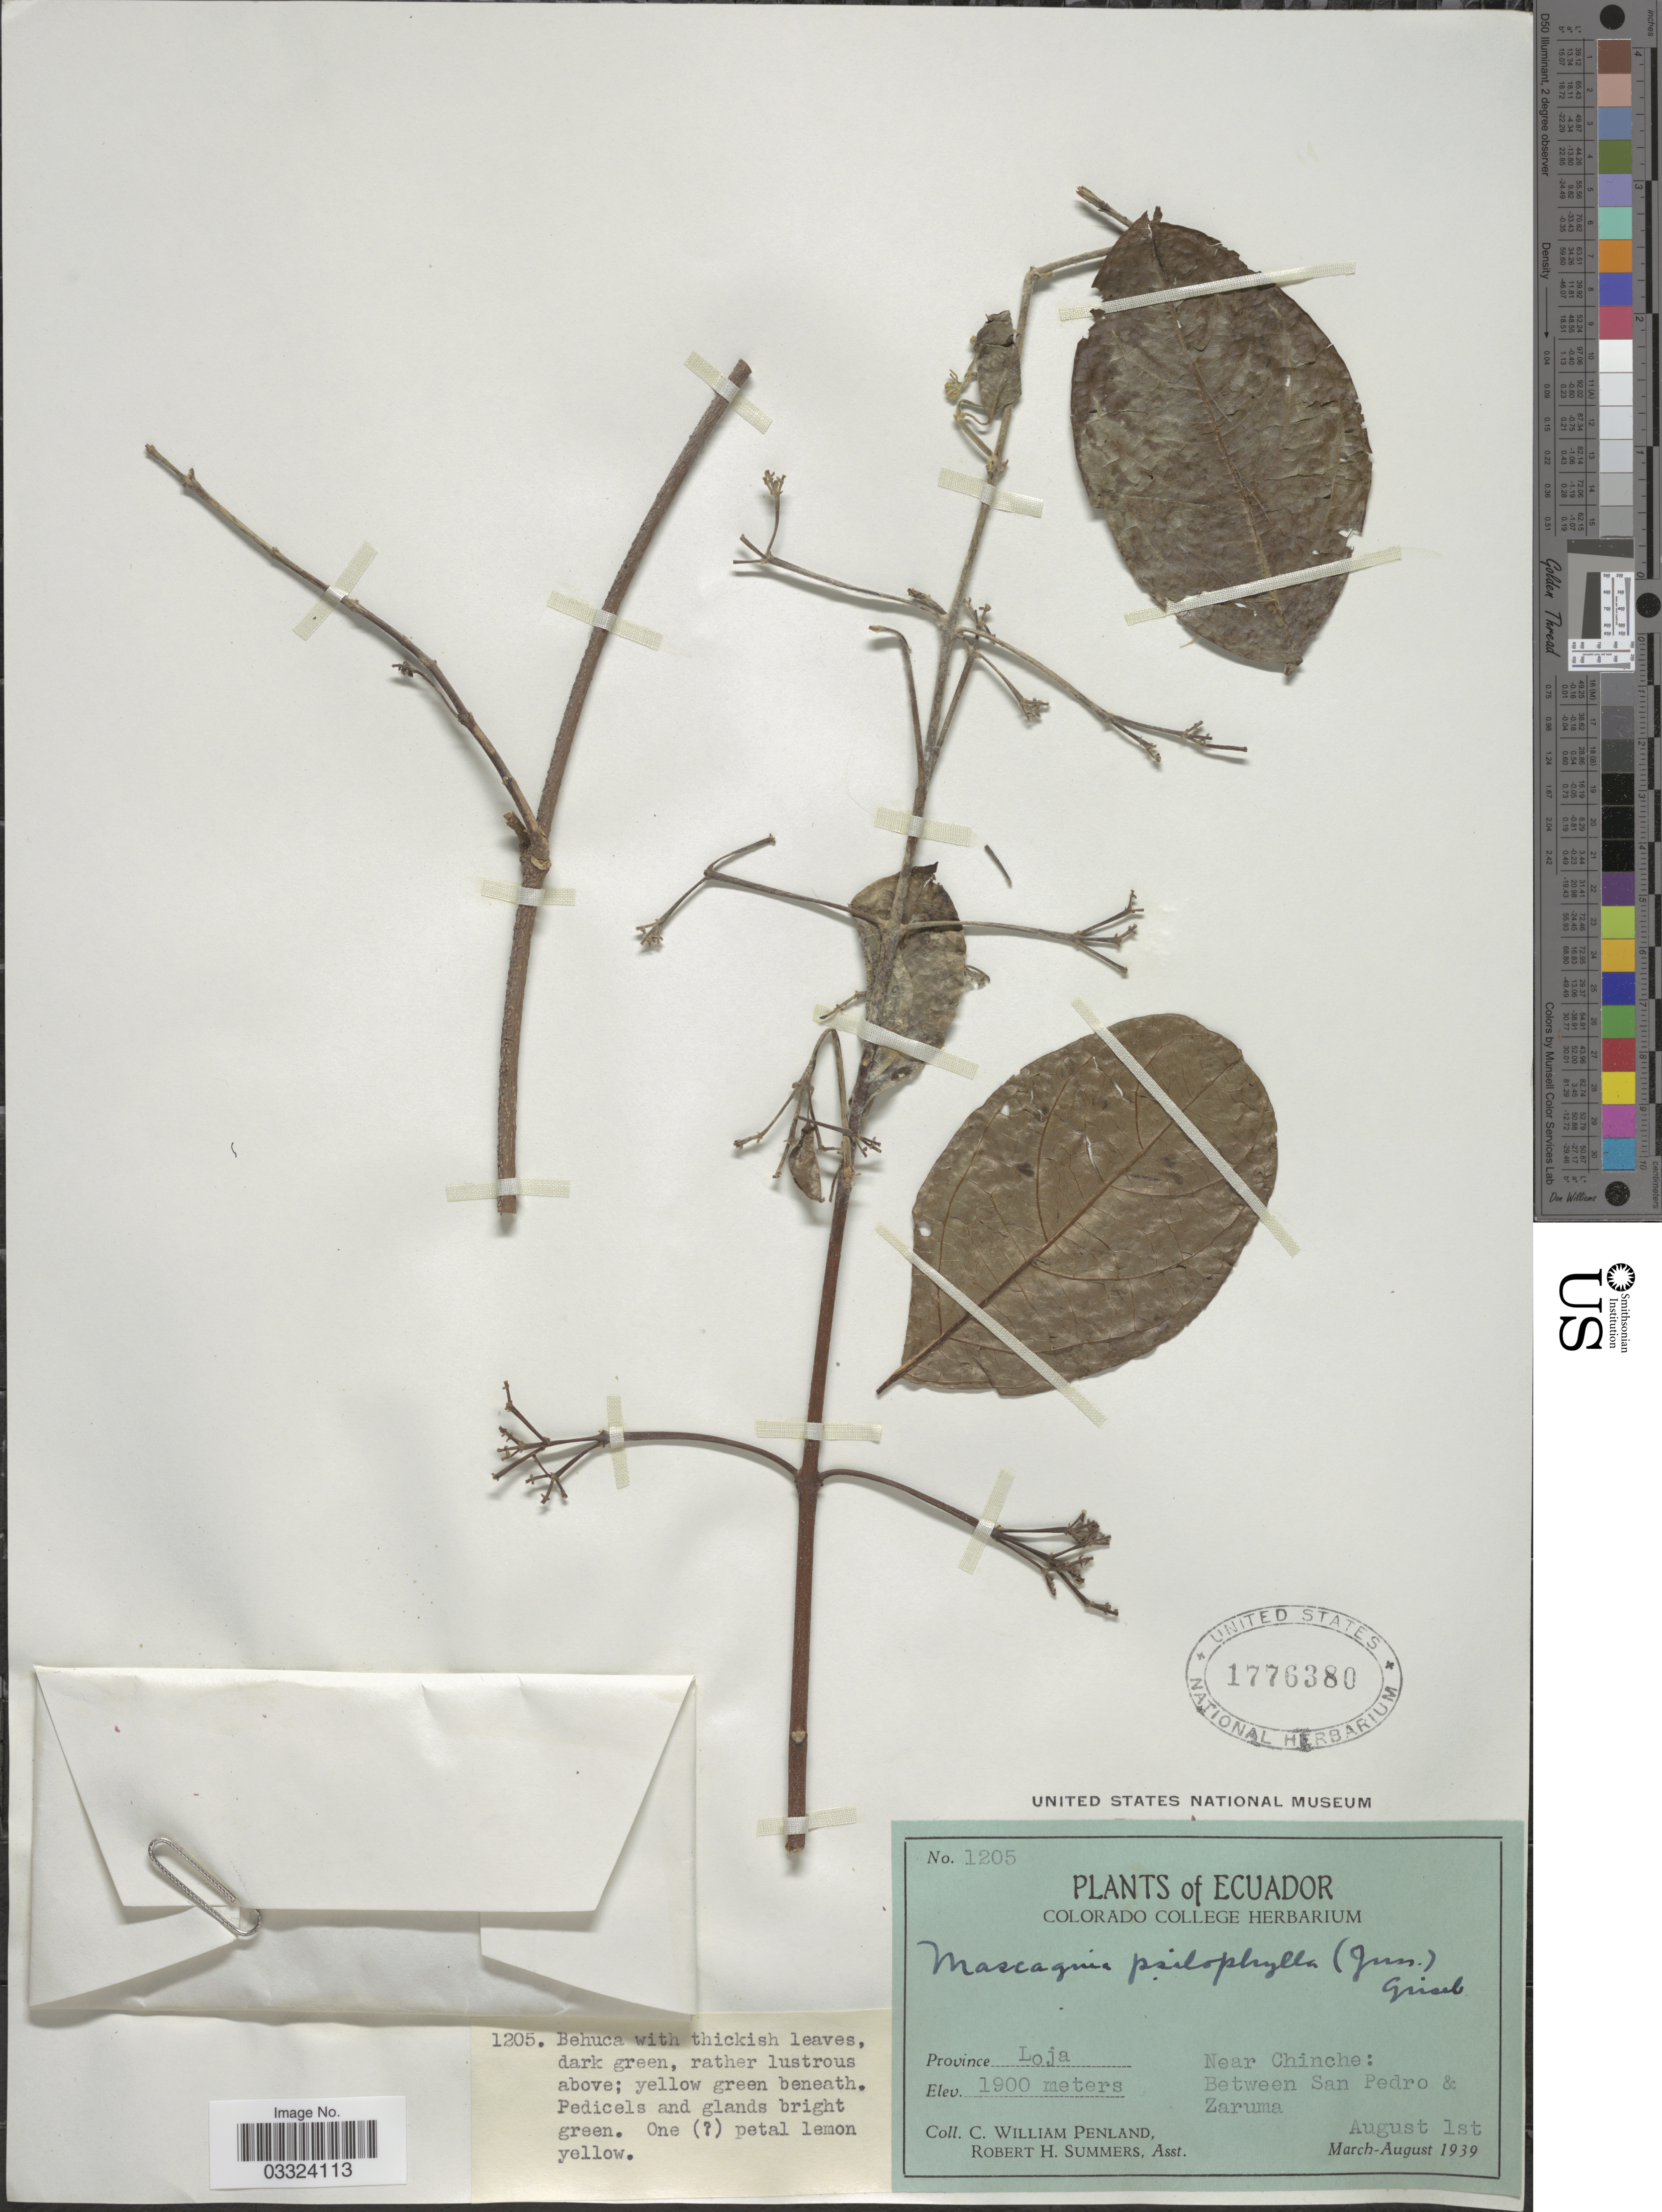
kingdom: Plantae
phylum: Tracheophyta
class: Magnoliopsida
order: Malpighiales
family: Malpighiaceae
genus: Callaeum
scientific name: Callaeum sp.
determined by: Strong, Mark T., (BOT), Smithsonian Institution - National Museum of Natural History (UNITED STATES)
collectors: C. W. Penland & R. Summers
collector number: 1205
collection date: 1939-08-01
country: Ecuador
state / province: Loja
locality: Near Chinche: Between San Pedro & Zaruma.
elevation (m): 1900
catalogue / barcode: US 1776380